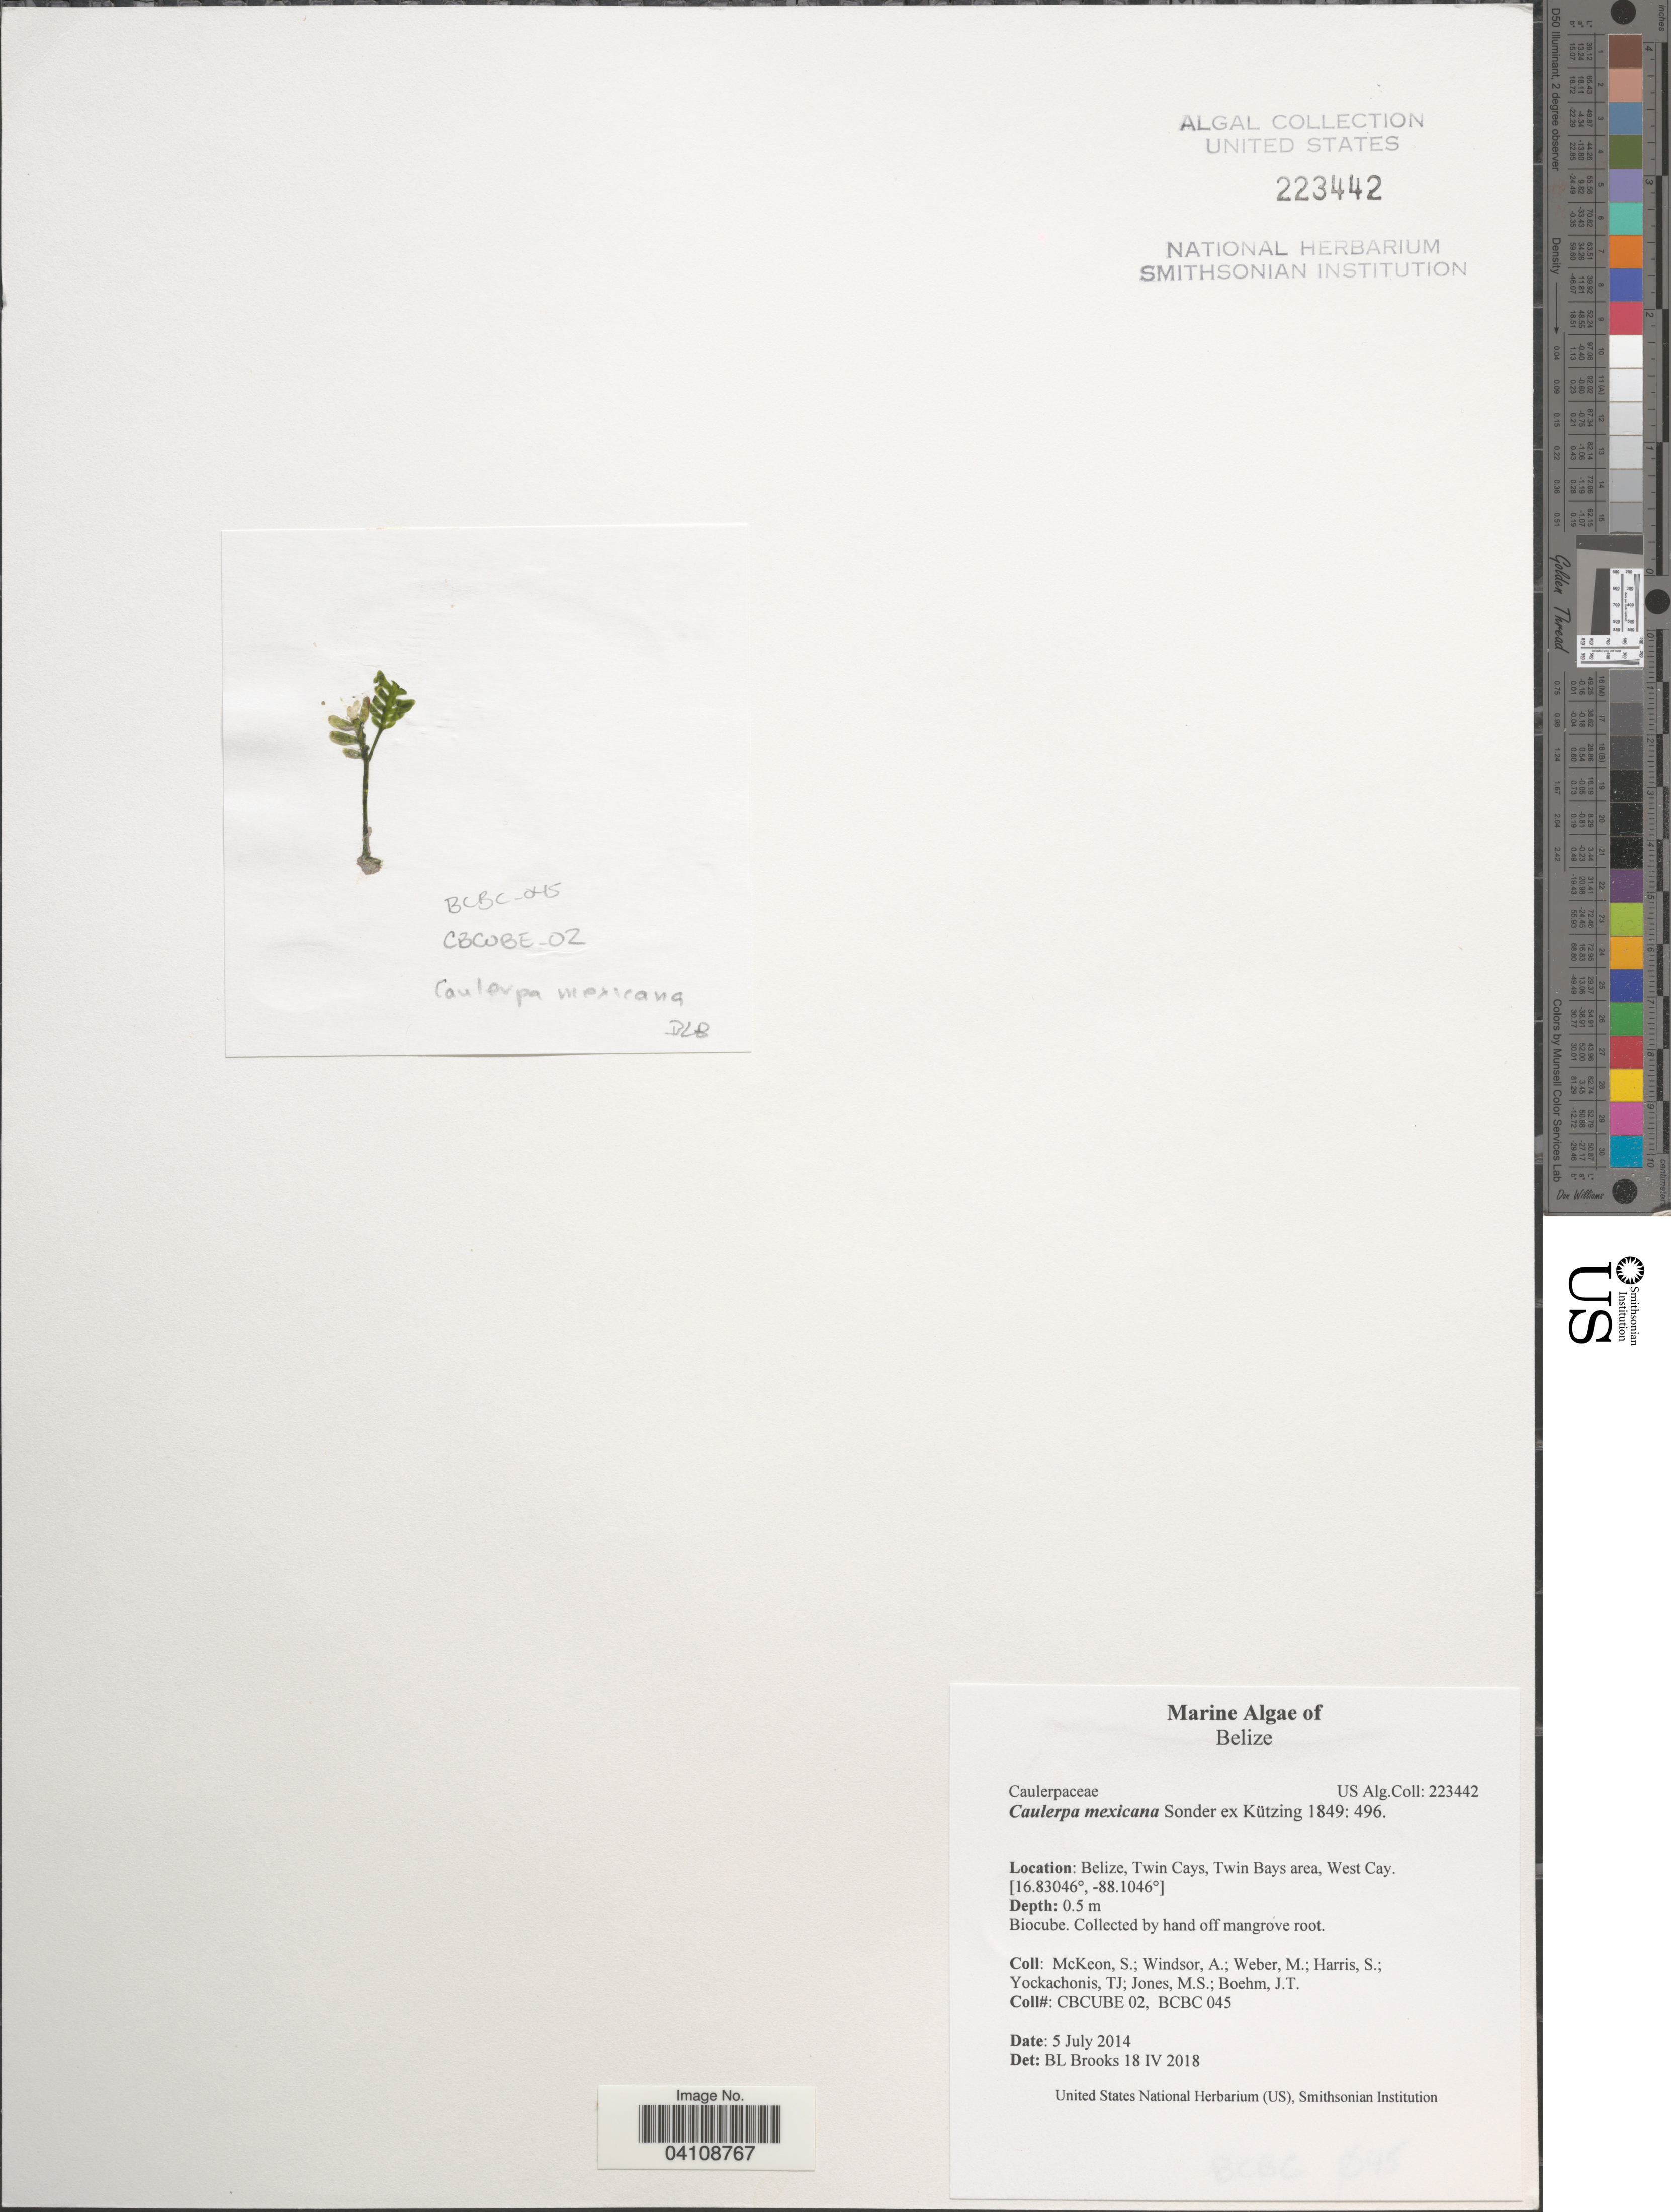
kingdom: Plantae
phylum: Chlorophyta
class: Ulvophyceae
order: Bryopsidales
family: Caulerpaceae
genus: Caulerpa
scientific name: Caulerpa mexicana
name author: Sond. ex Kütz.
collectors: S. McKeon, A. Windsor, M. Weber, S. Harris & et al.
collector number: CBCUBE02/BCBC045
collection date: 2014-07-05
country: Belize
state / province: Belize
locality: Twin Cays, Twin Bays area, West Cay.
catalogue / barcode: US 223442